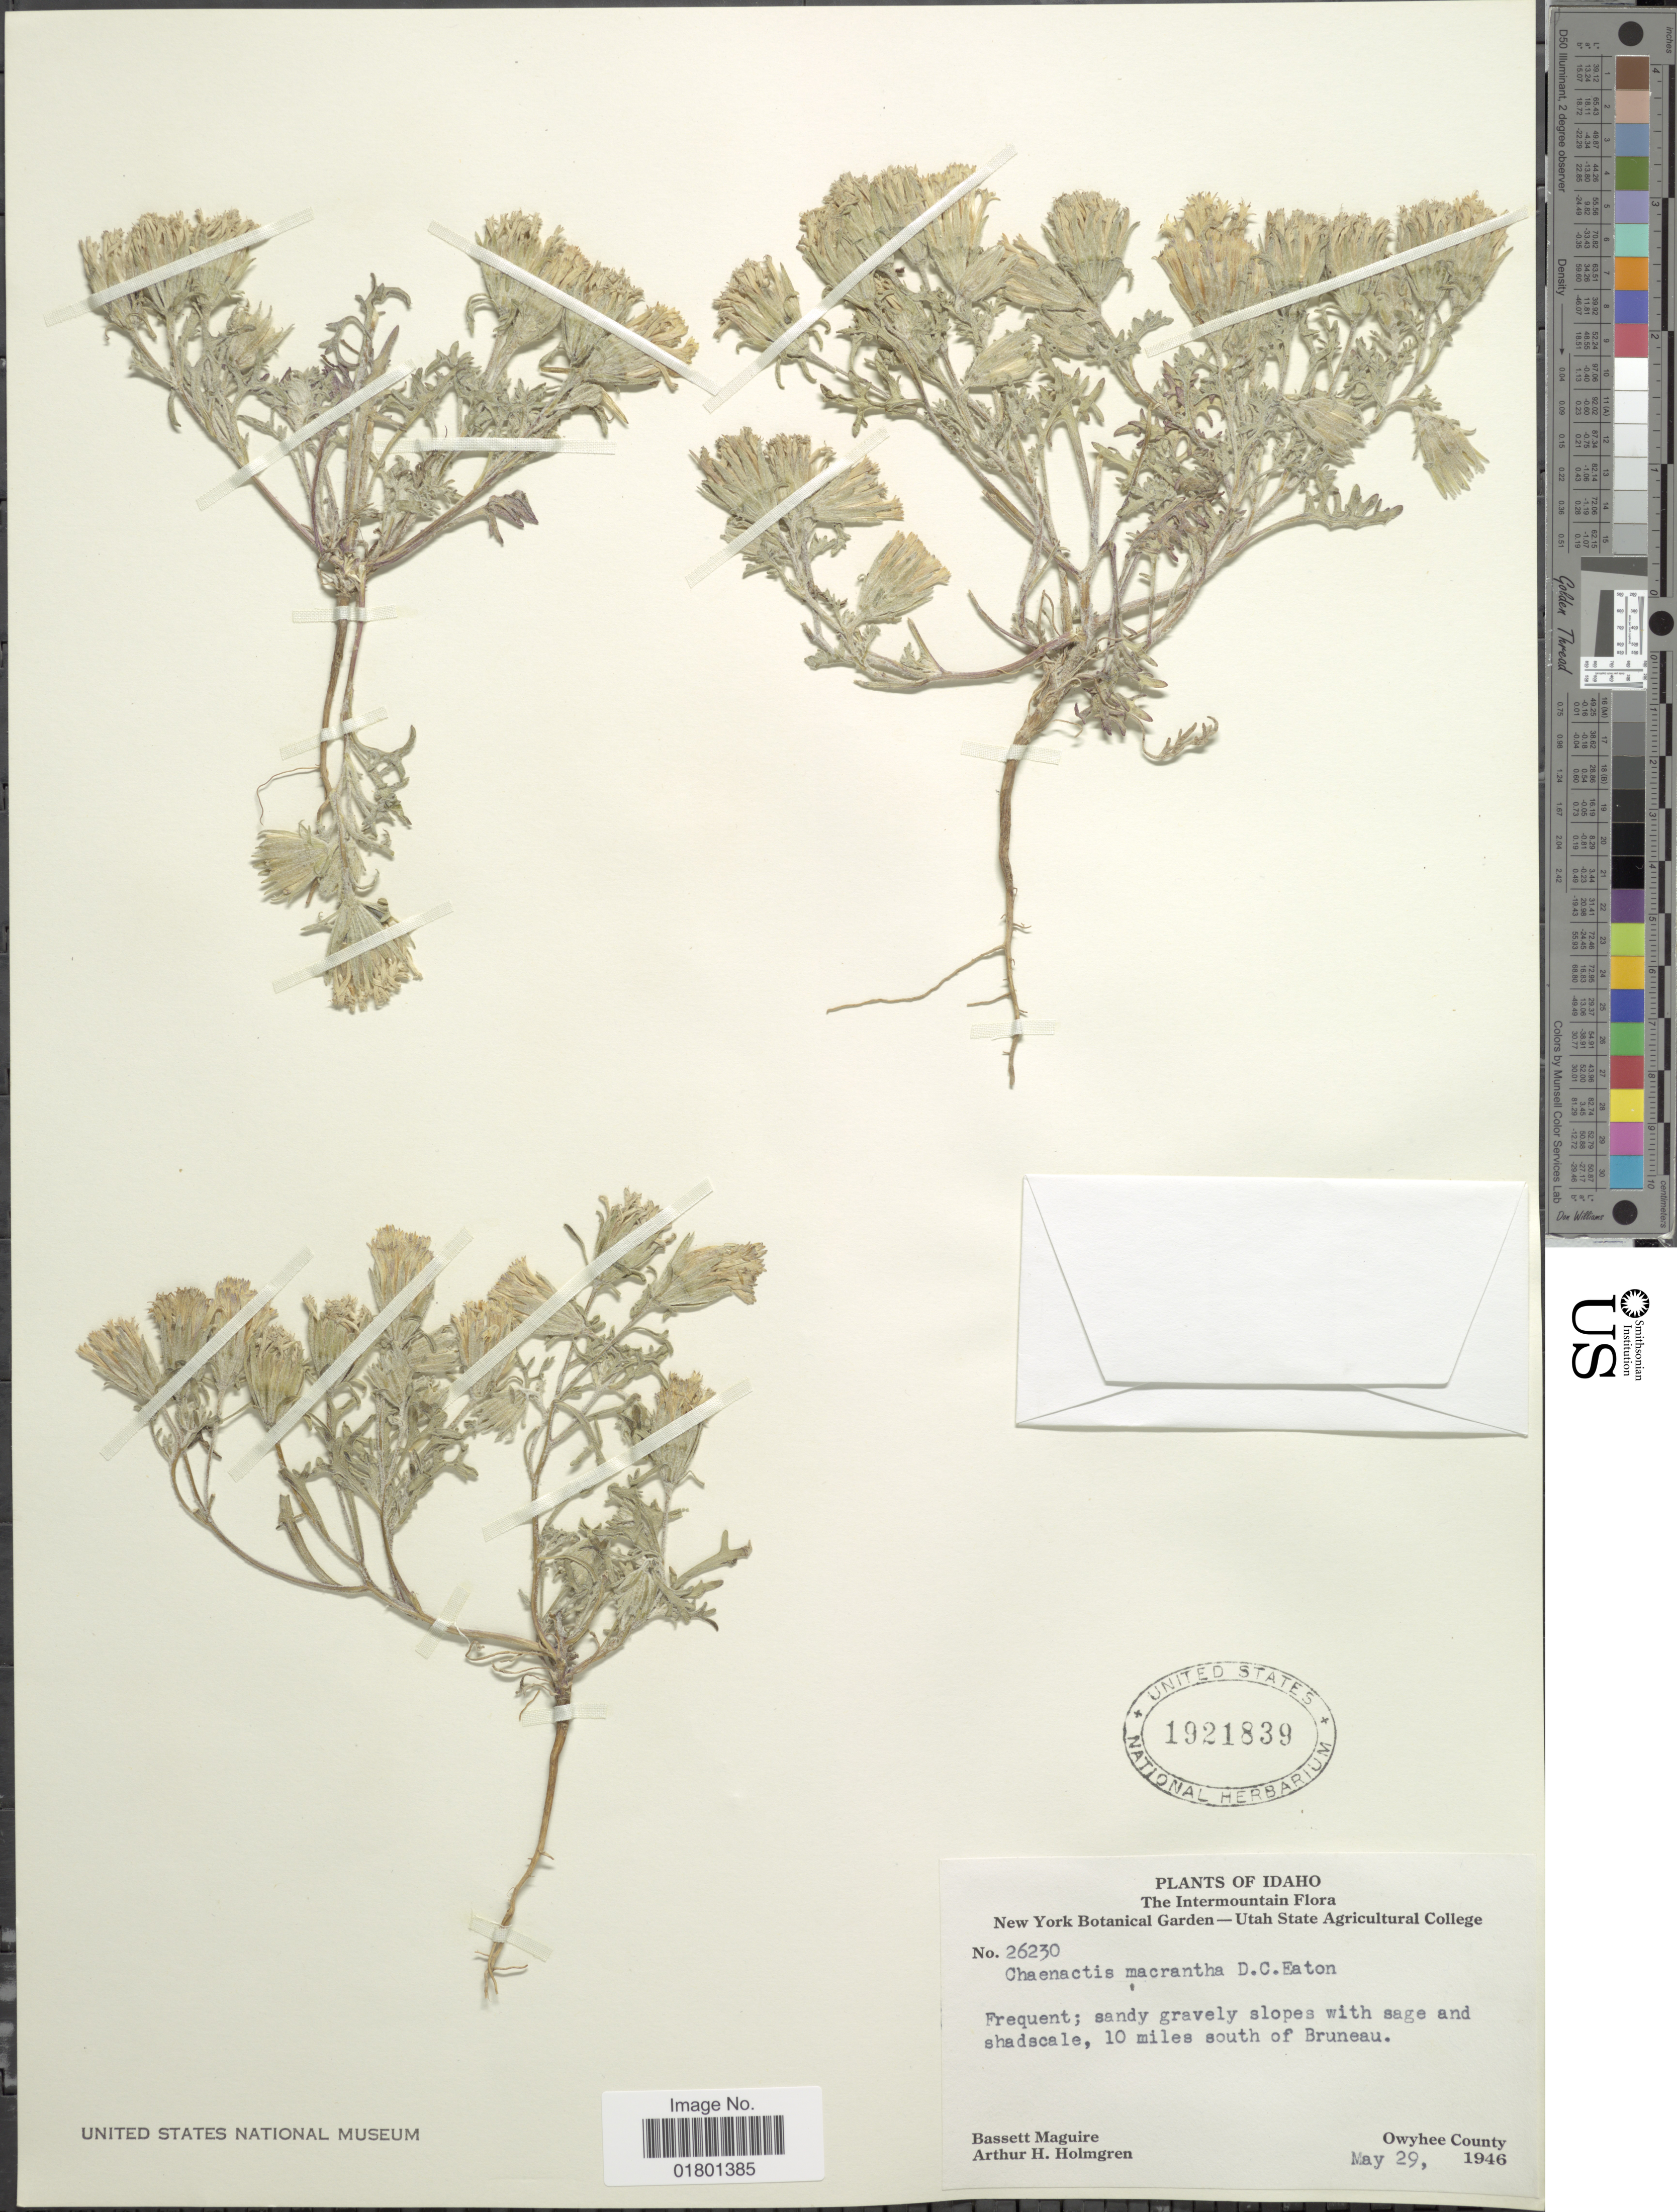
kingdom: Plantae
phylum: Tracheophyta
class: Magnoliopsida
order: Asterales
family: Asteraceae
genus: Chaenactis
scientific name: Chaenactis macrantha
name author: D.C. Eaton in C. King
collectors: B. Maguire & A. H. Holmgren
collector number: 26230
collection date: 1946-05-29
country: United States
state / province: Idaho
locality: Sandy gravely slopes with sage and shadscale, 10 miles south of Bruneau, Owyhee County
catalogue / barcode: US 1921839